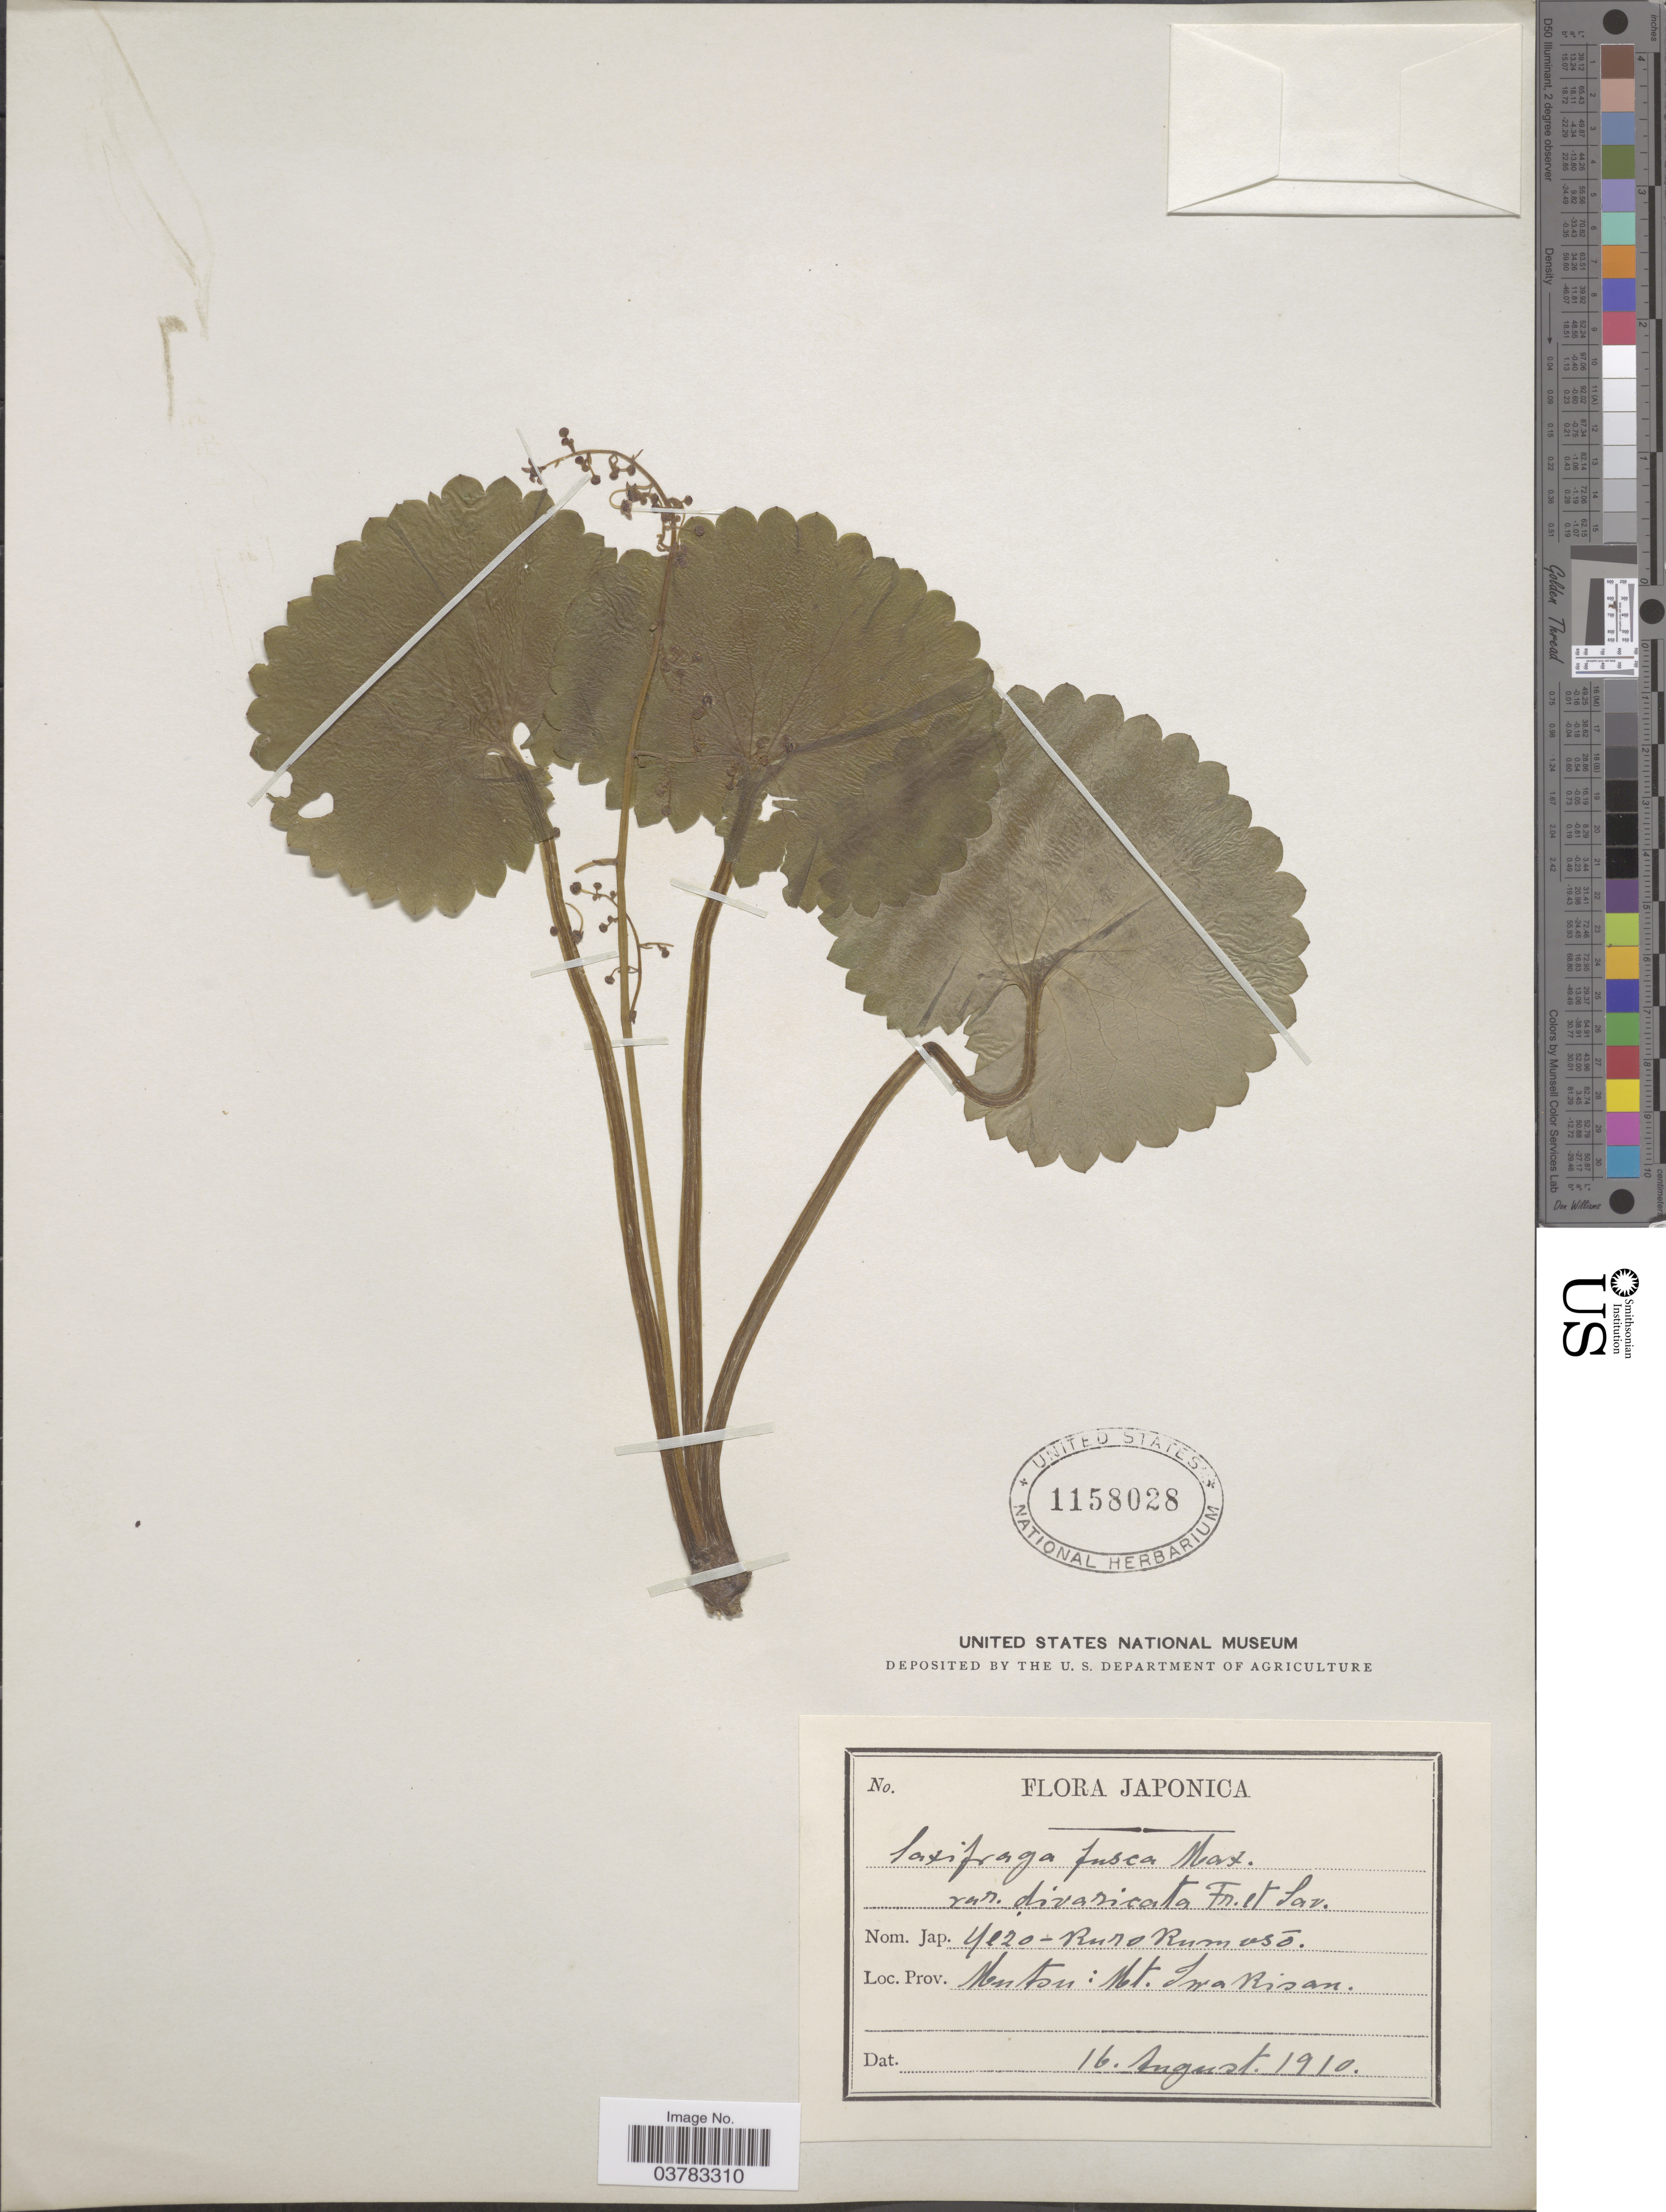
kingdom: Plantae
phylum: Tracheophyta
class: Magnoliopsida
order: Saxifragales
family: Saxifragaceae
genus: Micranthes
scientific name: Micranthes fusca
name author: (Maxim.) S. Akiyama & H. Ohba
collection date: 1910-08-16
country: Japan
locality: Prov. Mutsu: Mt. Iwakisan.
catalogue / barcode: US 1158028